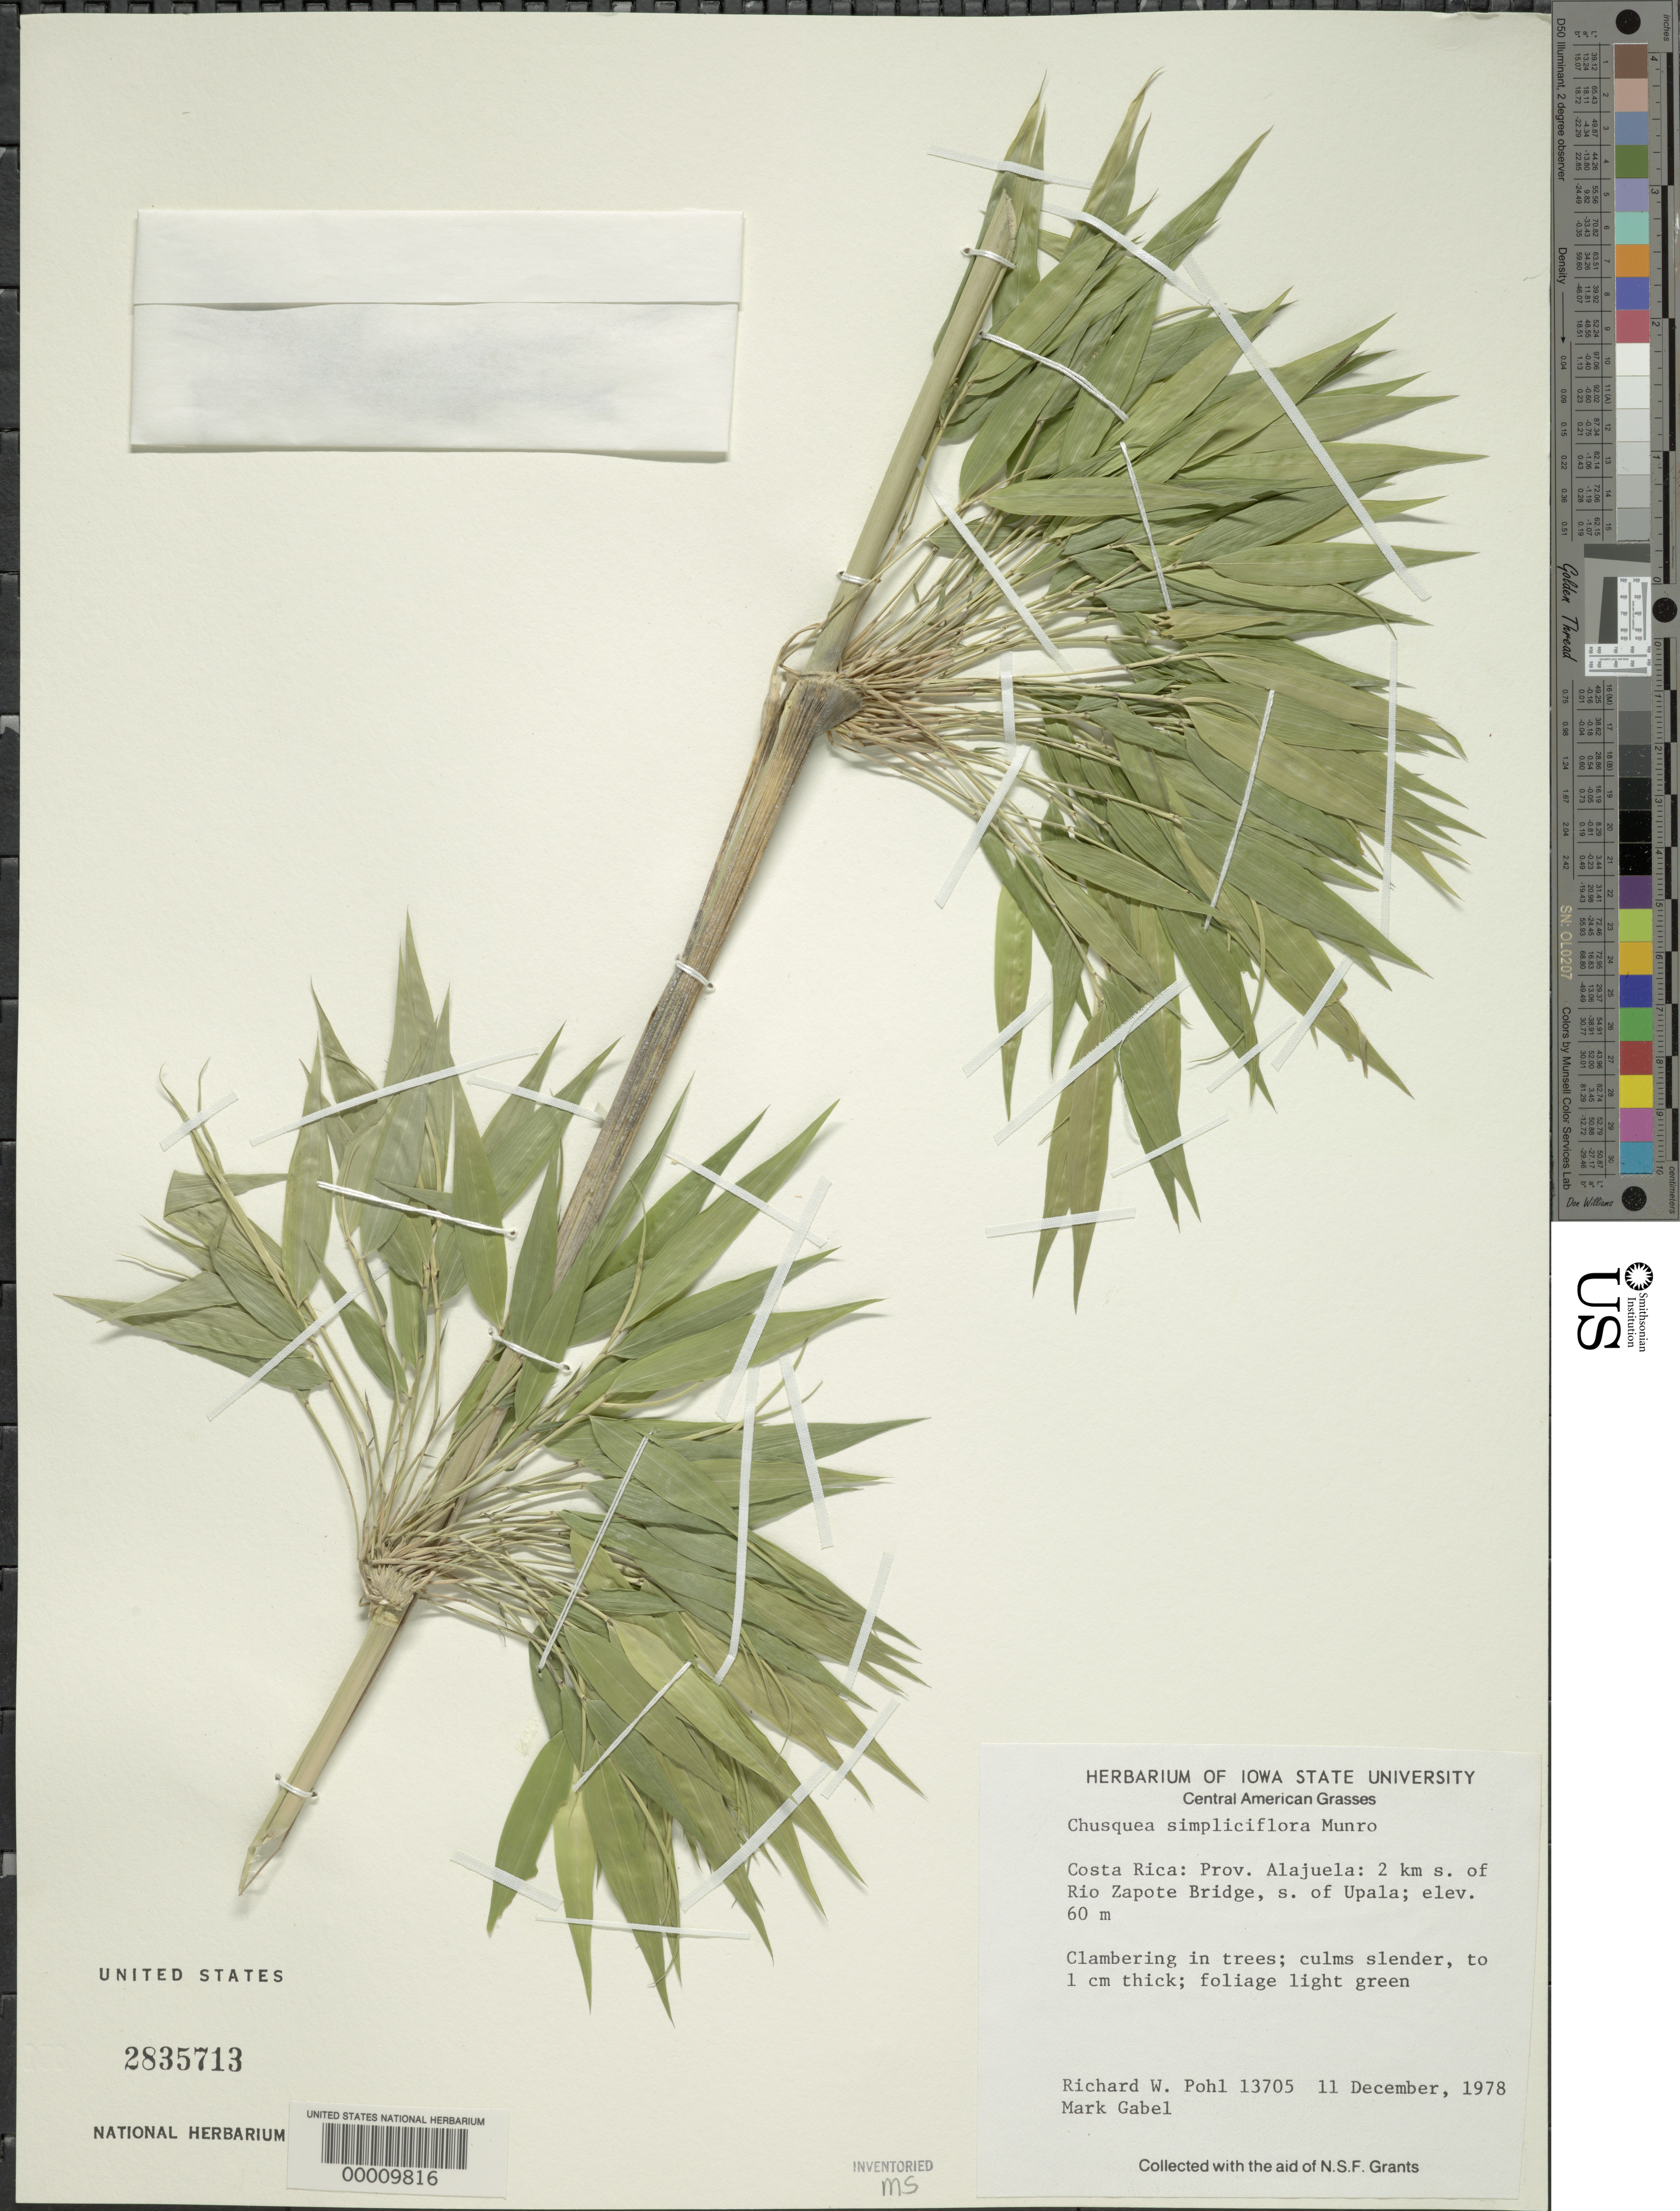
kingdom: Plantae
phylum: Tracheophyta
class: Liliopsida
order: Poales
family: Poaceae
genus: Chusquea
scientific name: Chusquea simpliciflora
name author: Munro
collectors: R. W. Pohl & M. Gabel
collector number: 13705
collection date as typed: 11 Dec 1978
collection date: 1978-12-11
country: Costa Rica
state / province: Alajuela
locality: Rio Zapote bridge, S of Upala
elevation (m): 60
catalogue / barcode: US 2835713